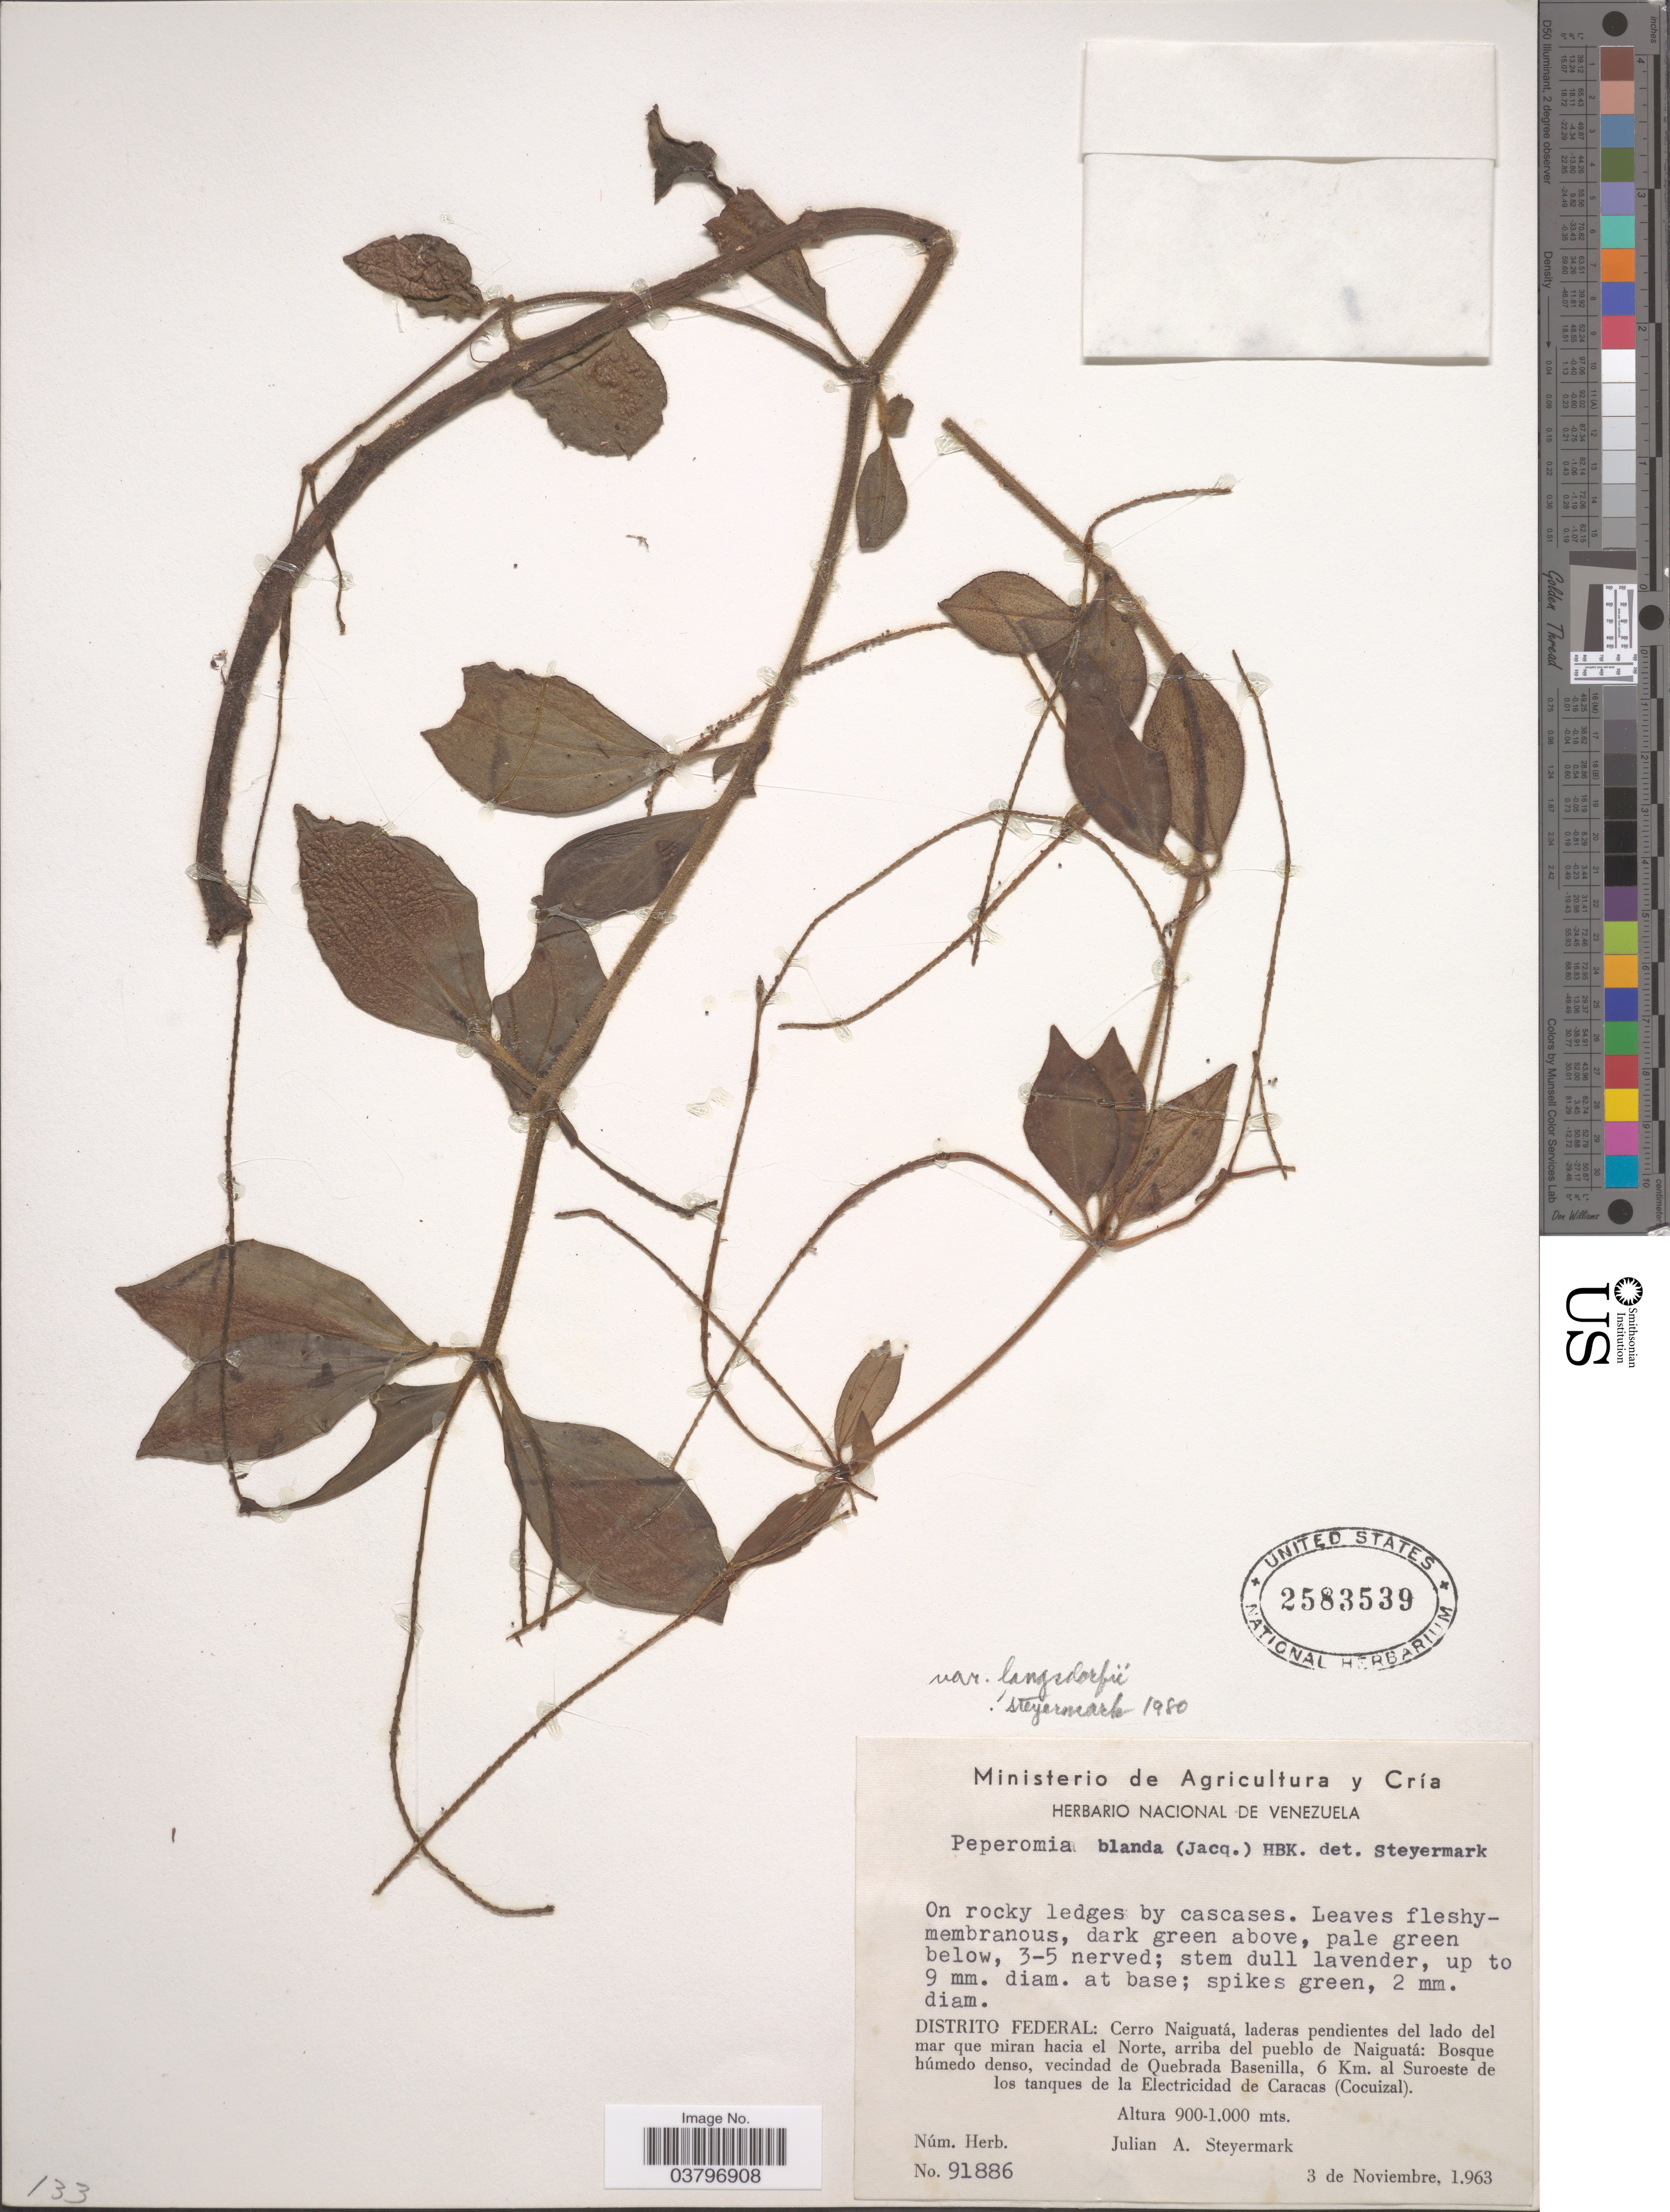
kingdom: Plantae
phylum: Tracheophyta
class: Magnoliopsida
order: Piperales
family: Piperaceae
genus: Peperomia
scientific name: Peperomia blanda var. langsdorffii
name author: (Miq.) Hensch.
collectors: J. Steyermark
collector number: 91886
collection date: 1963-11-03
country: Venezuela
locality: Distrito Federal: Cerro Naiguatá, laderas pendientes del lado del mar que miran hacia el Norte, arriba del pueblo de Naiguatá: Bosque húmedo denso, vecindad de Quebrada Basenilla, 6 Km. al Suroeste de los tanques de la Electricidad de Caracas (Cocuizal).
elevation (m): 900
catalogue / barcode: US 2583539